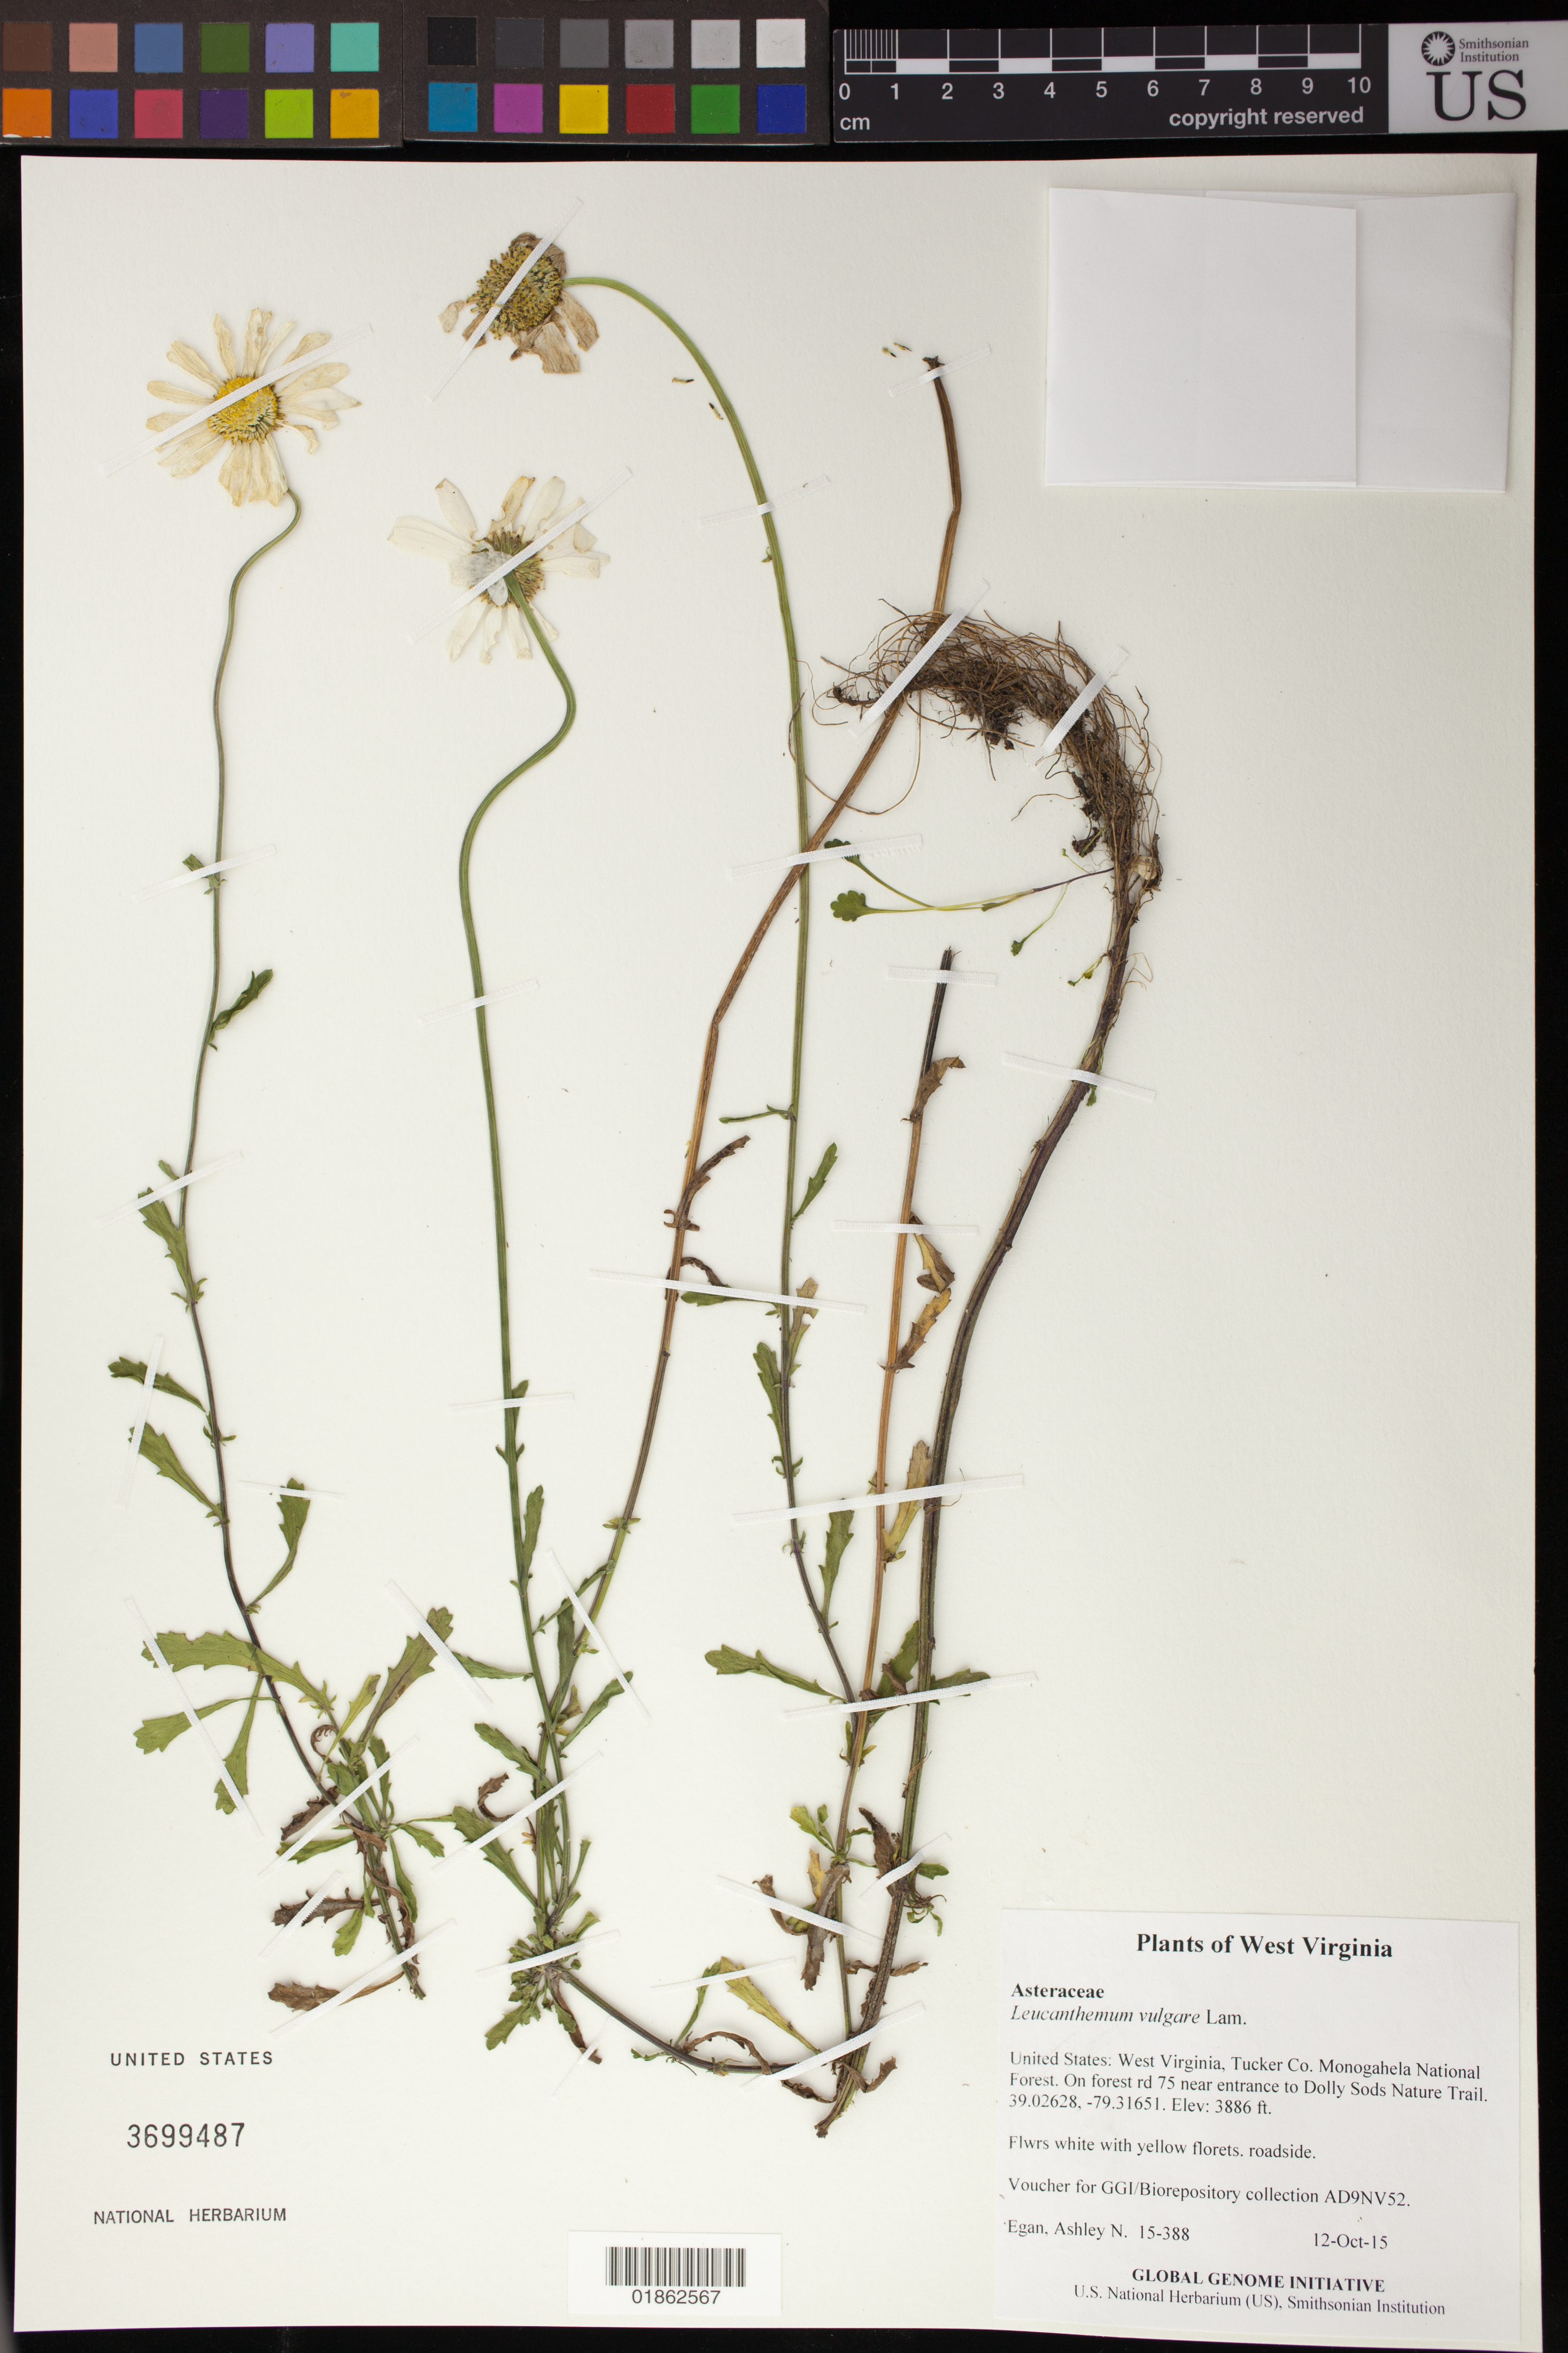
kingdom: Plantae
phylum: Tracheophyta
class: Magnoliopsida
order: Asterales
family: Asteraceae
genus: Leucanthemum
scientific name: Leucanthemum vulgare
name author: Lam.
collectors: A. N. Egan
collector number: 15-388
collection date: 2015-10-12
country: United States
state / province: West Virginia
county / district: Tucker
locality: Monogahela National Forest. On forest rd 75 near entrance to Dolly Sods Nature Trail.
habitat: roadside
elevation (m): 1184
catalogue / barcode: US 3699487